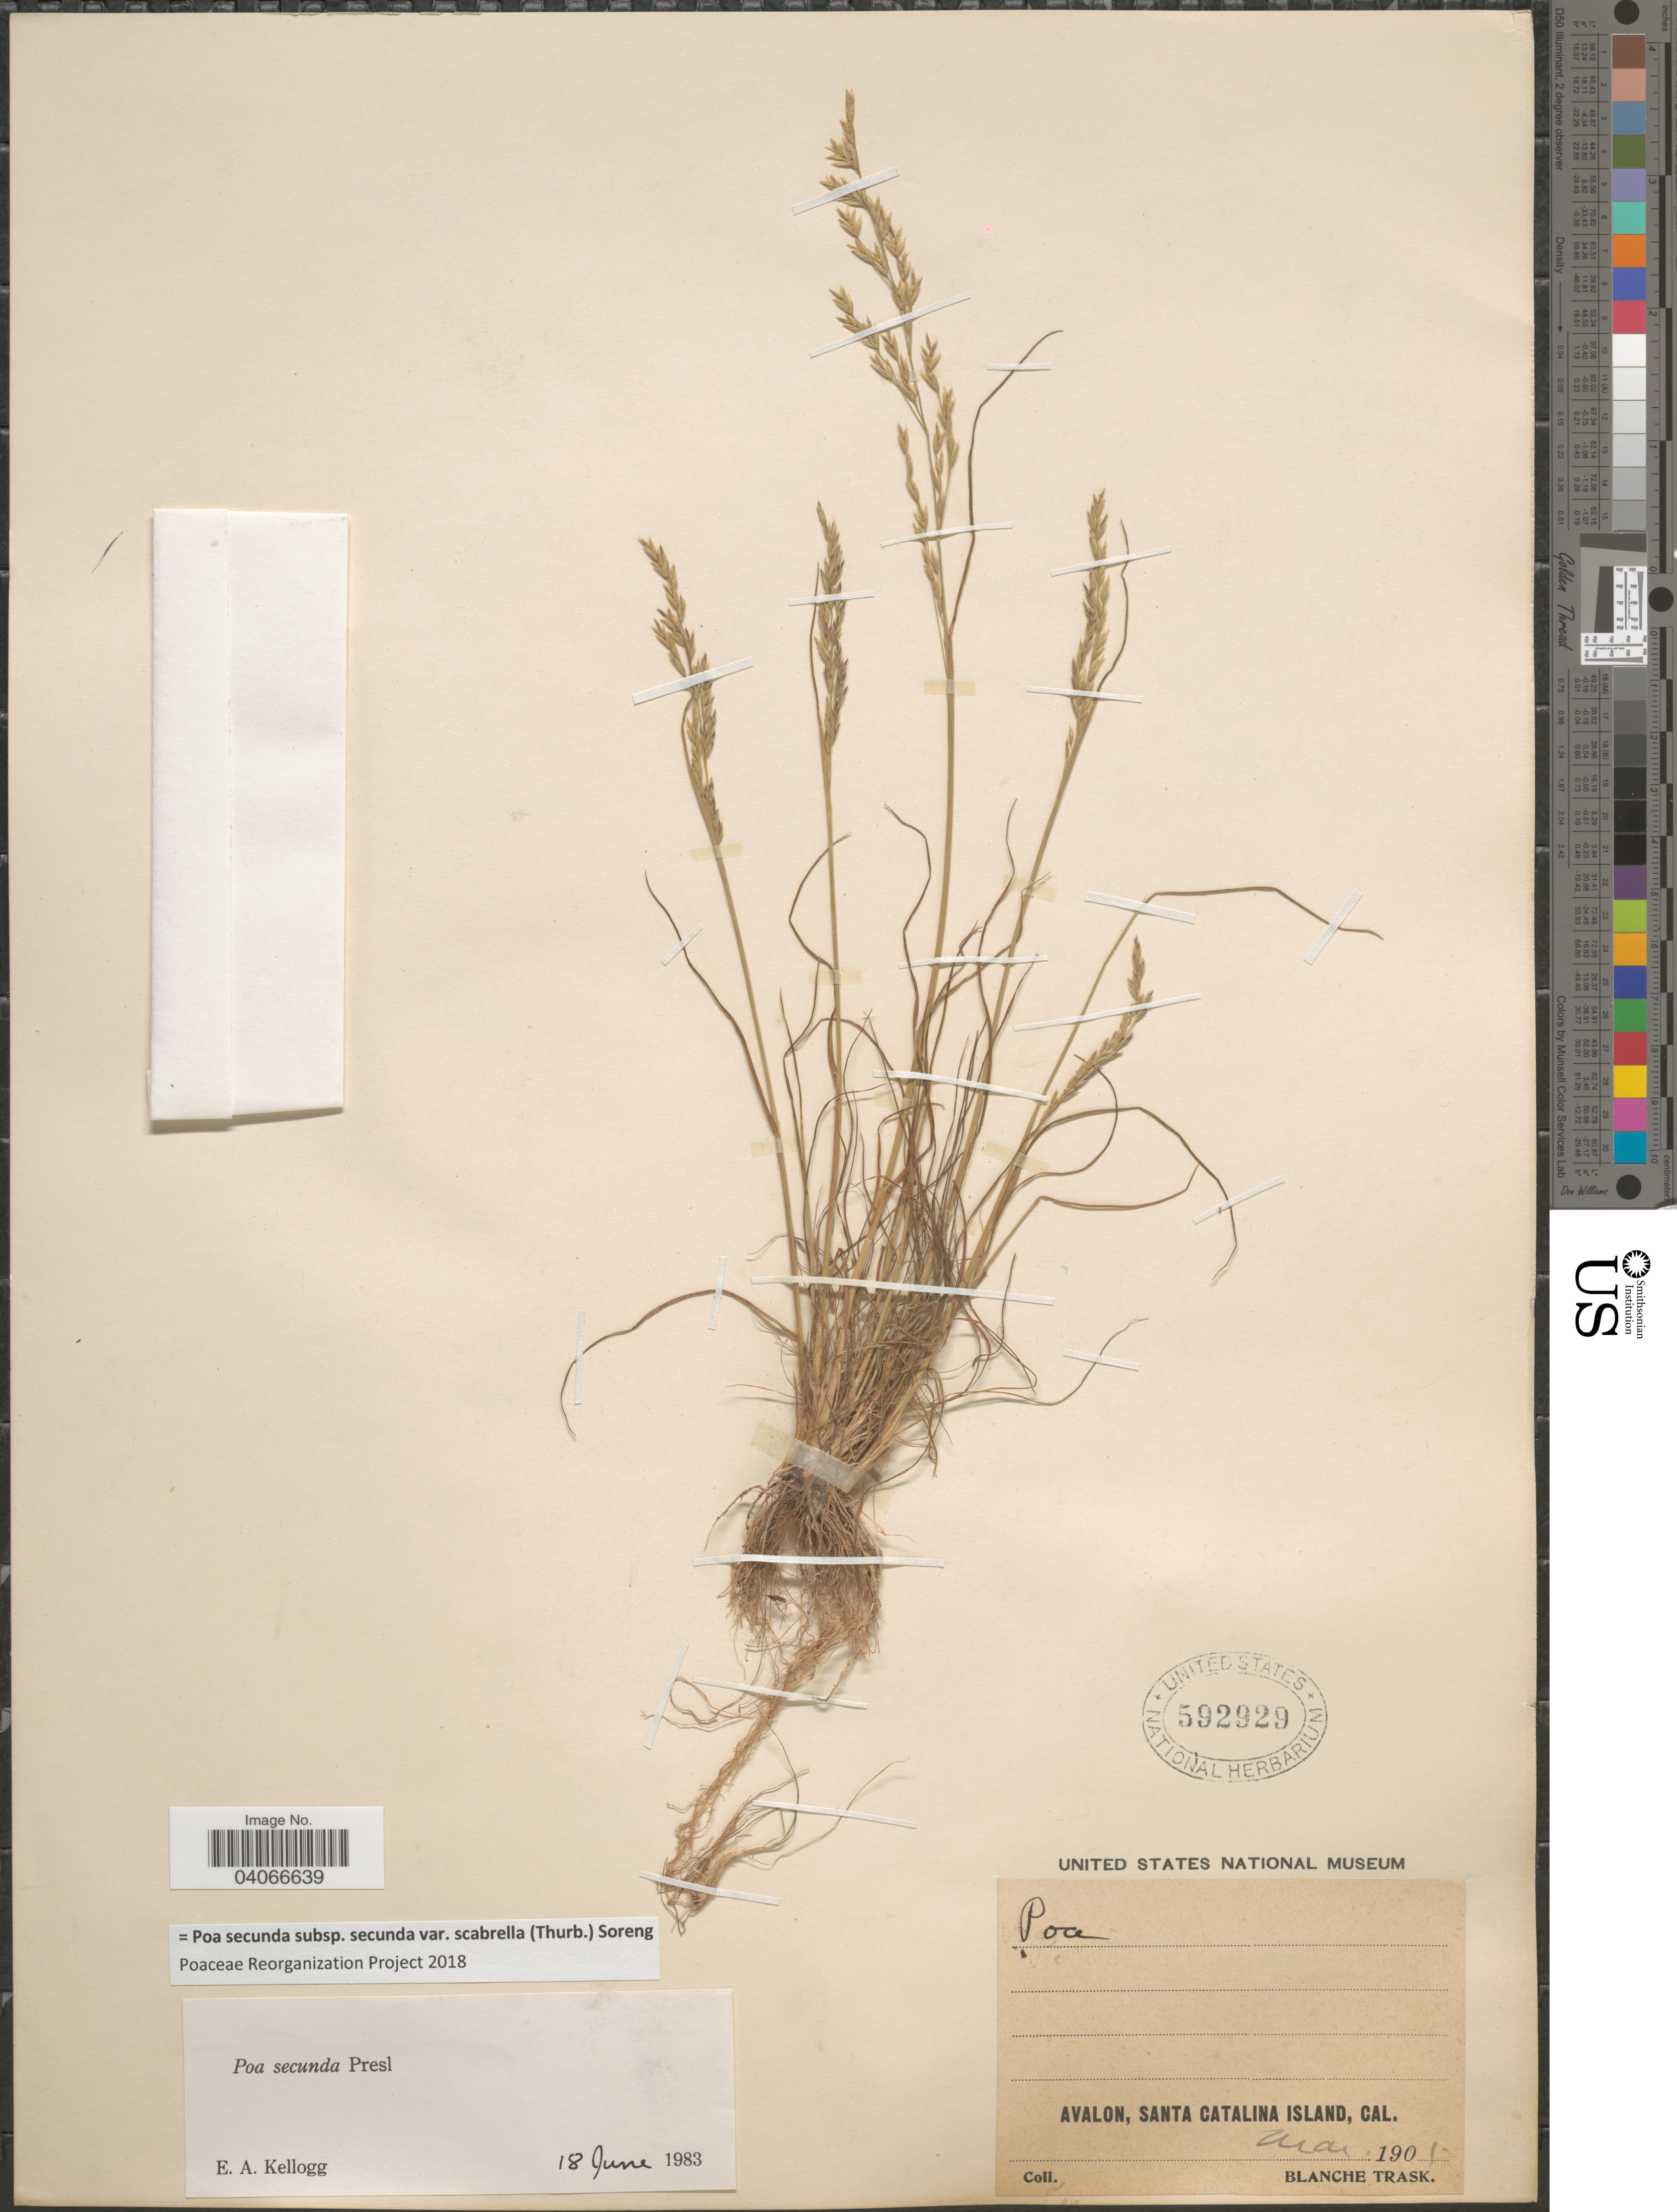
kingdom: Plantae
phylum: Tracheophyta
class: Liliopsida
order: Poales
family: Poaceae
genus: Poa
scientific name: Poa secunda subsp. secunda var. scabrella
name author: (Thurb.) Soreng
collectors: B. Trask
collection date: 1901-03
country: United States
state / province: California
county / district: Los Angeles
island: Santa Catalina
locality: Avalon, Santa Catalina Island.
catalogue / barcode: US 592929